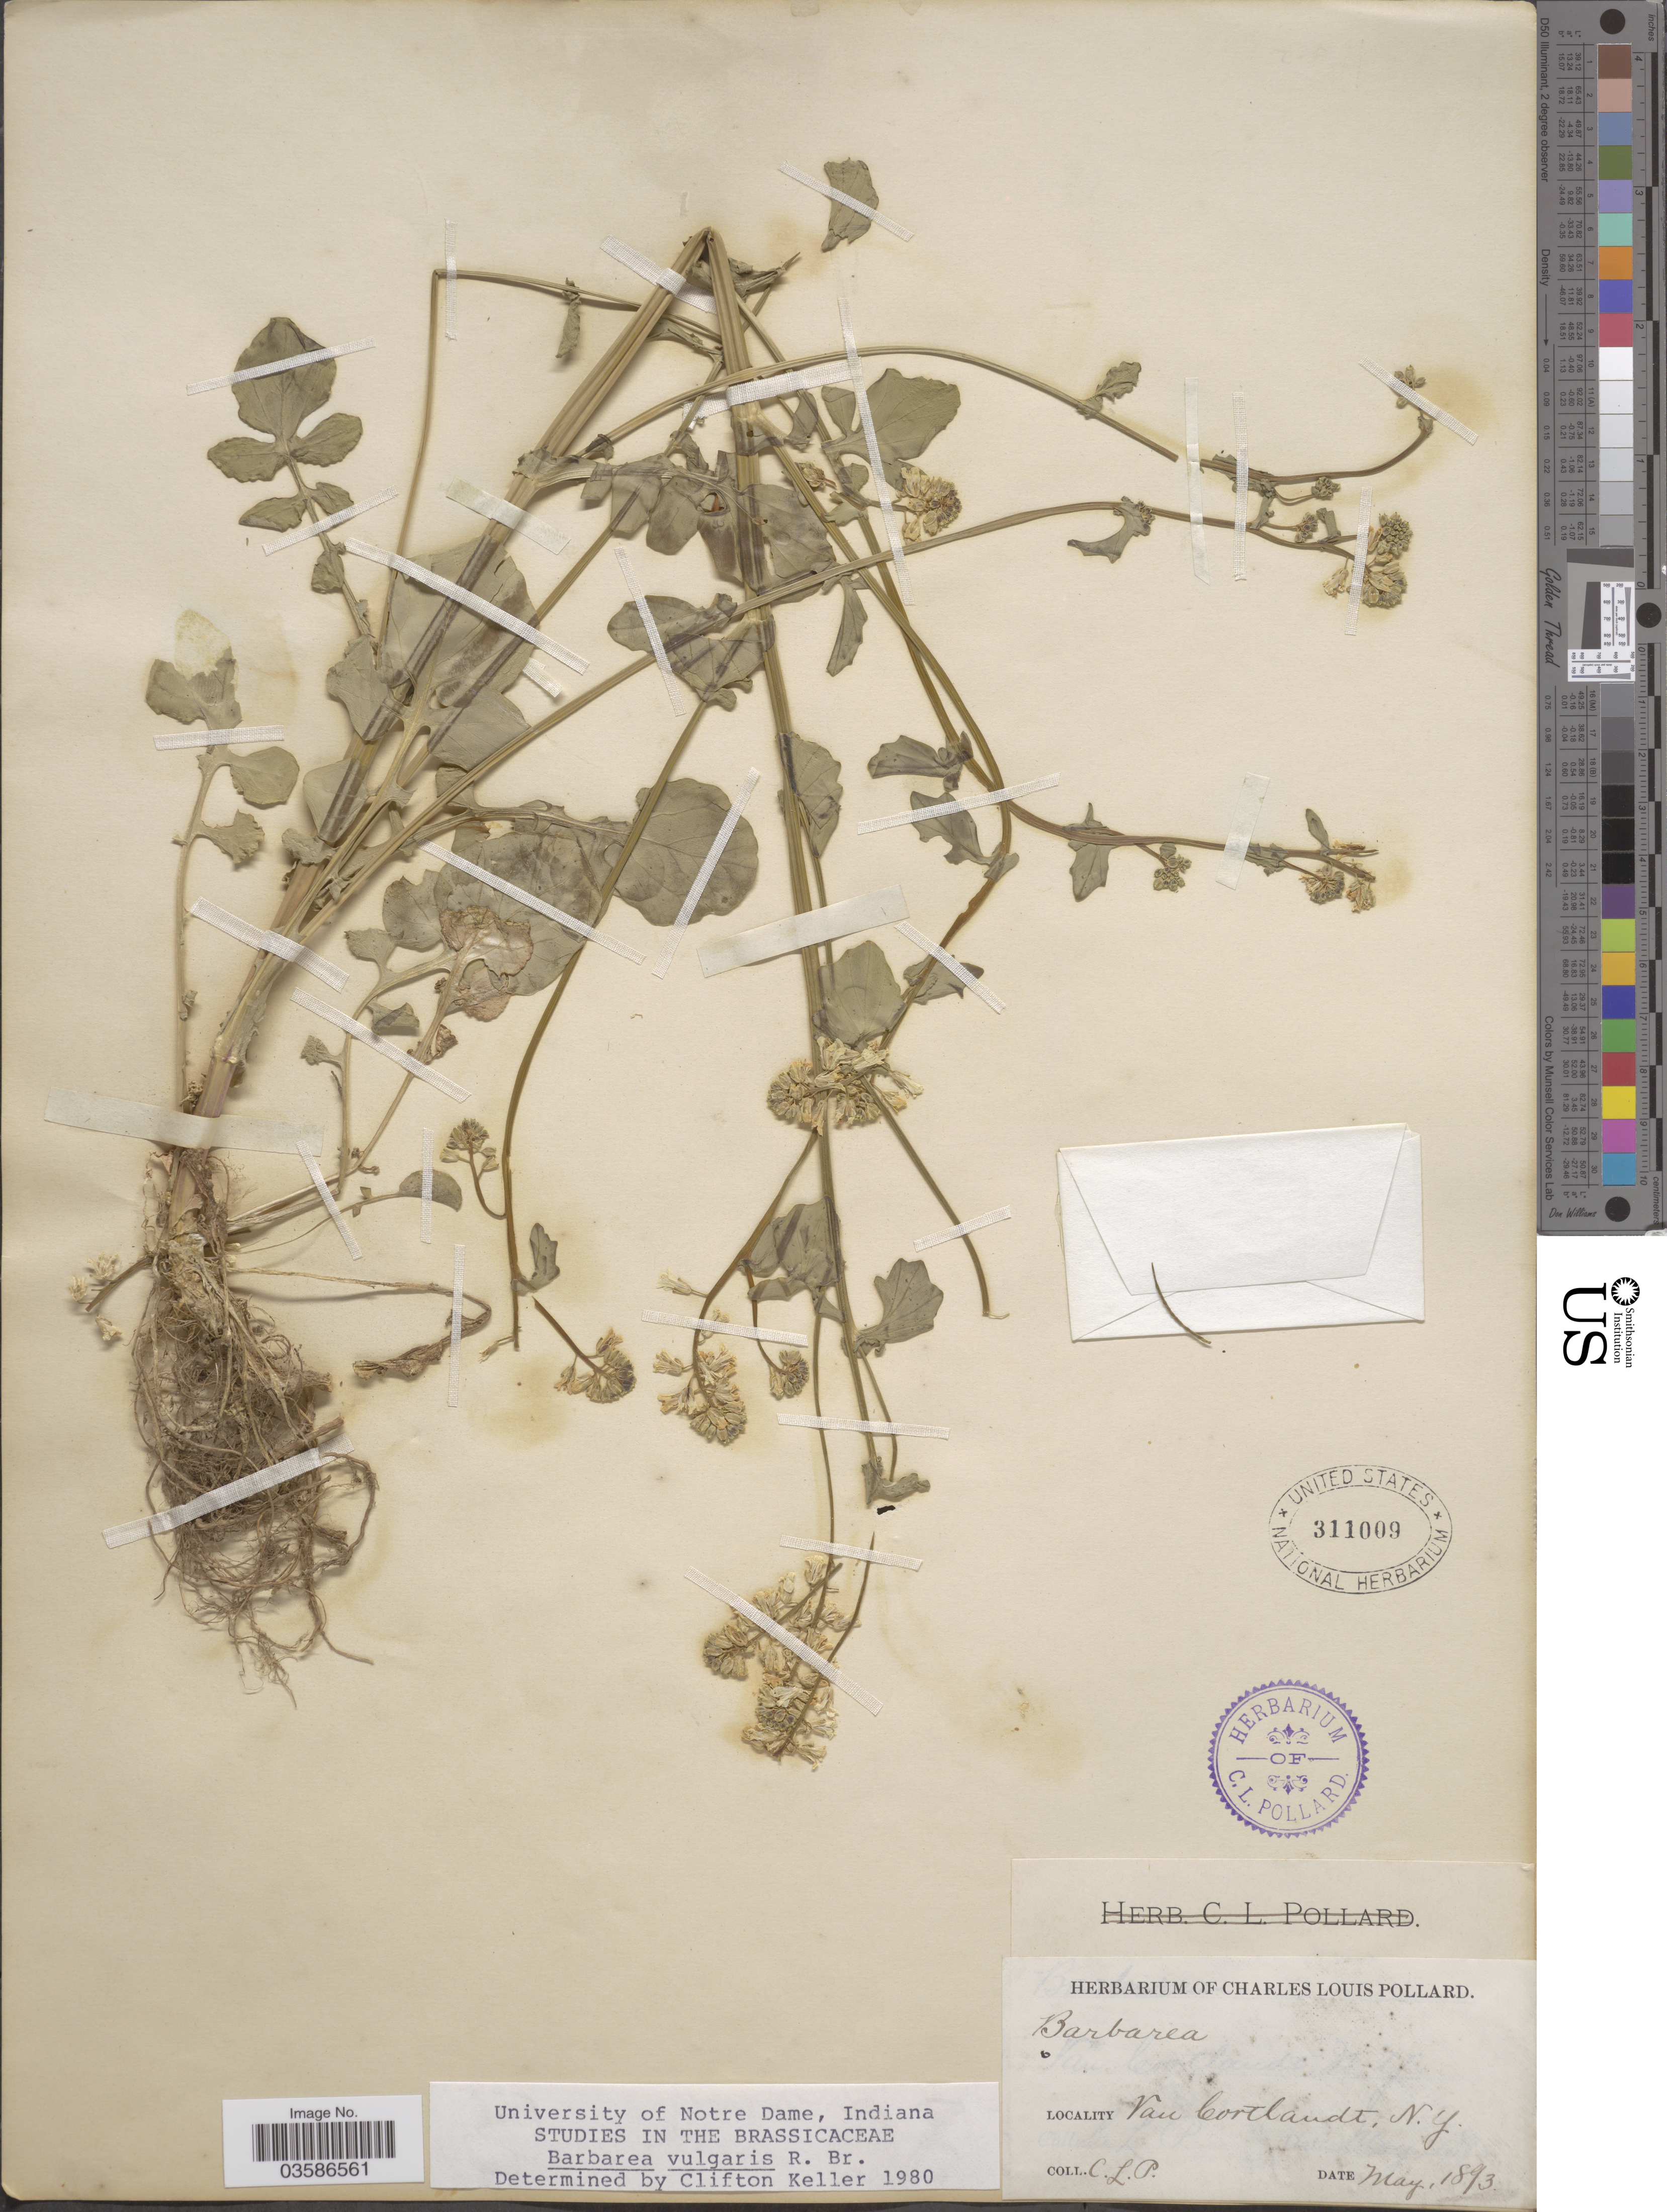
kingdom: Plantae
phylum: Tracheophyta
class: Magnoliopsida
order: Brassicales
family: Brassicaceae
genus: Barbarea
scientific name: Barbarea vulgaris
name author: W.T. Aiton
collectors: C. L. Pollard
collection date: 1893-05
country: United States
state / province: New York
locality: Van Cortlandt.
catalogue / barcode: US 311009